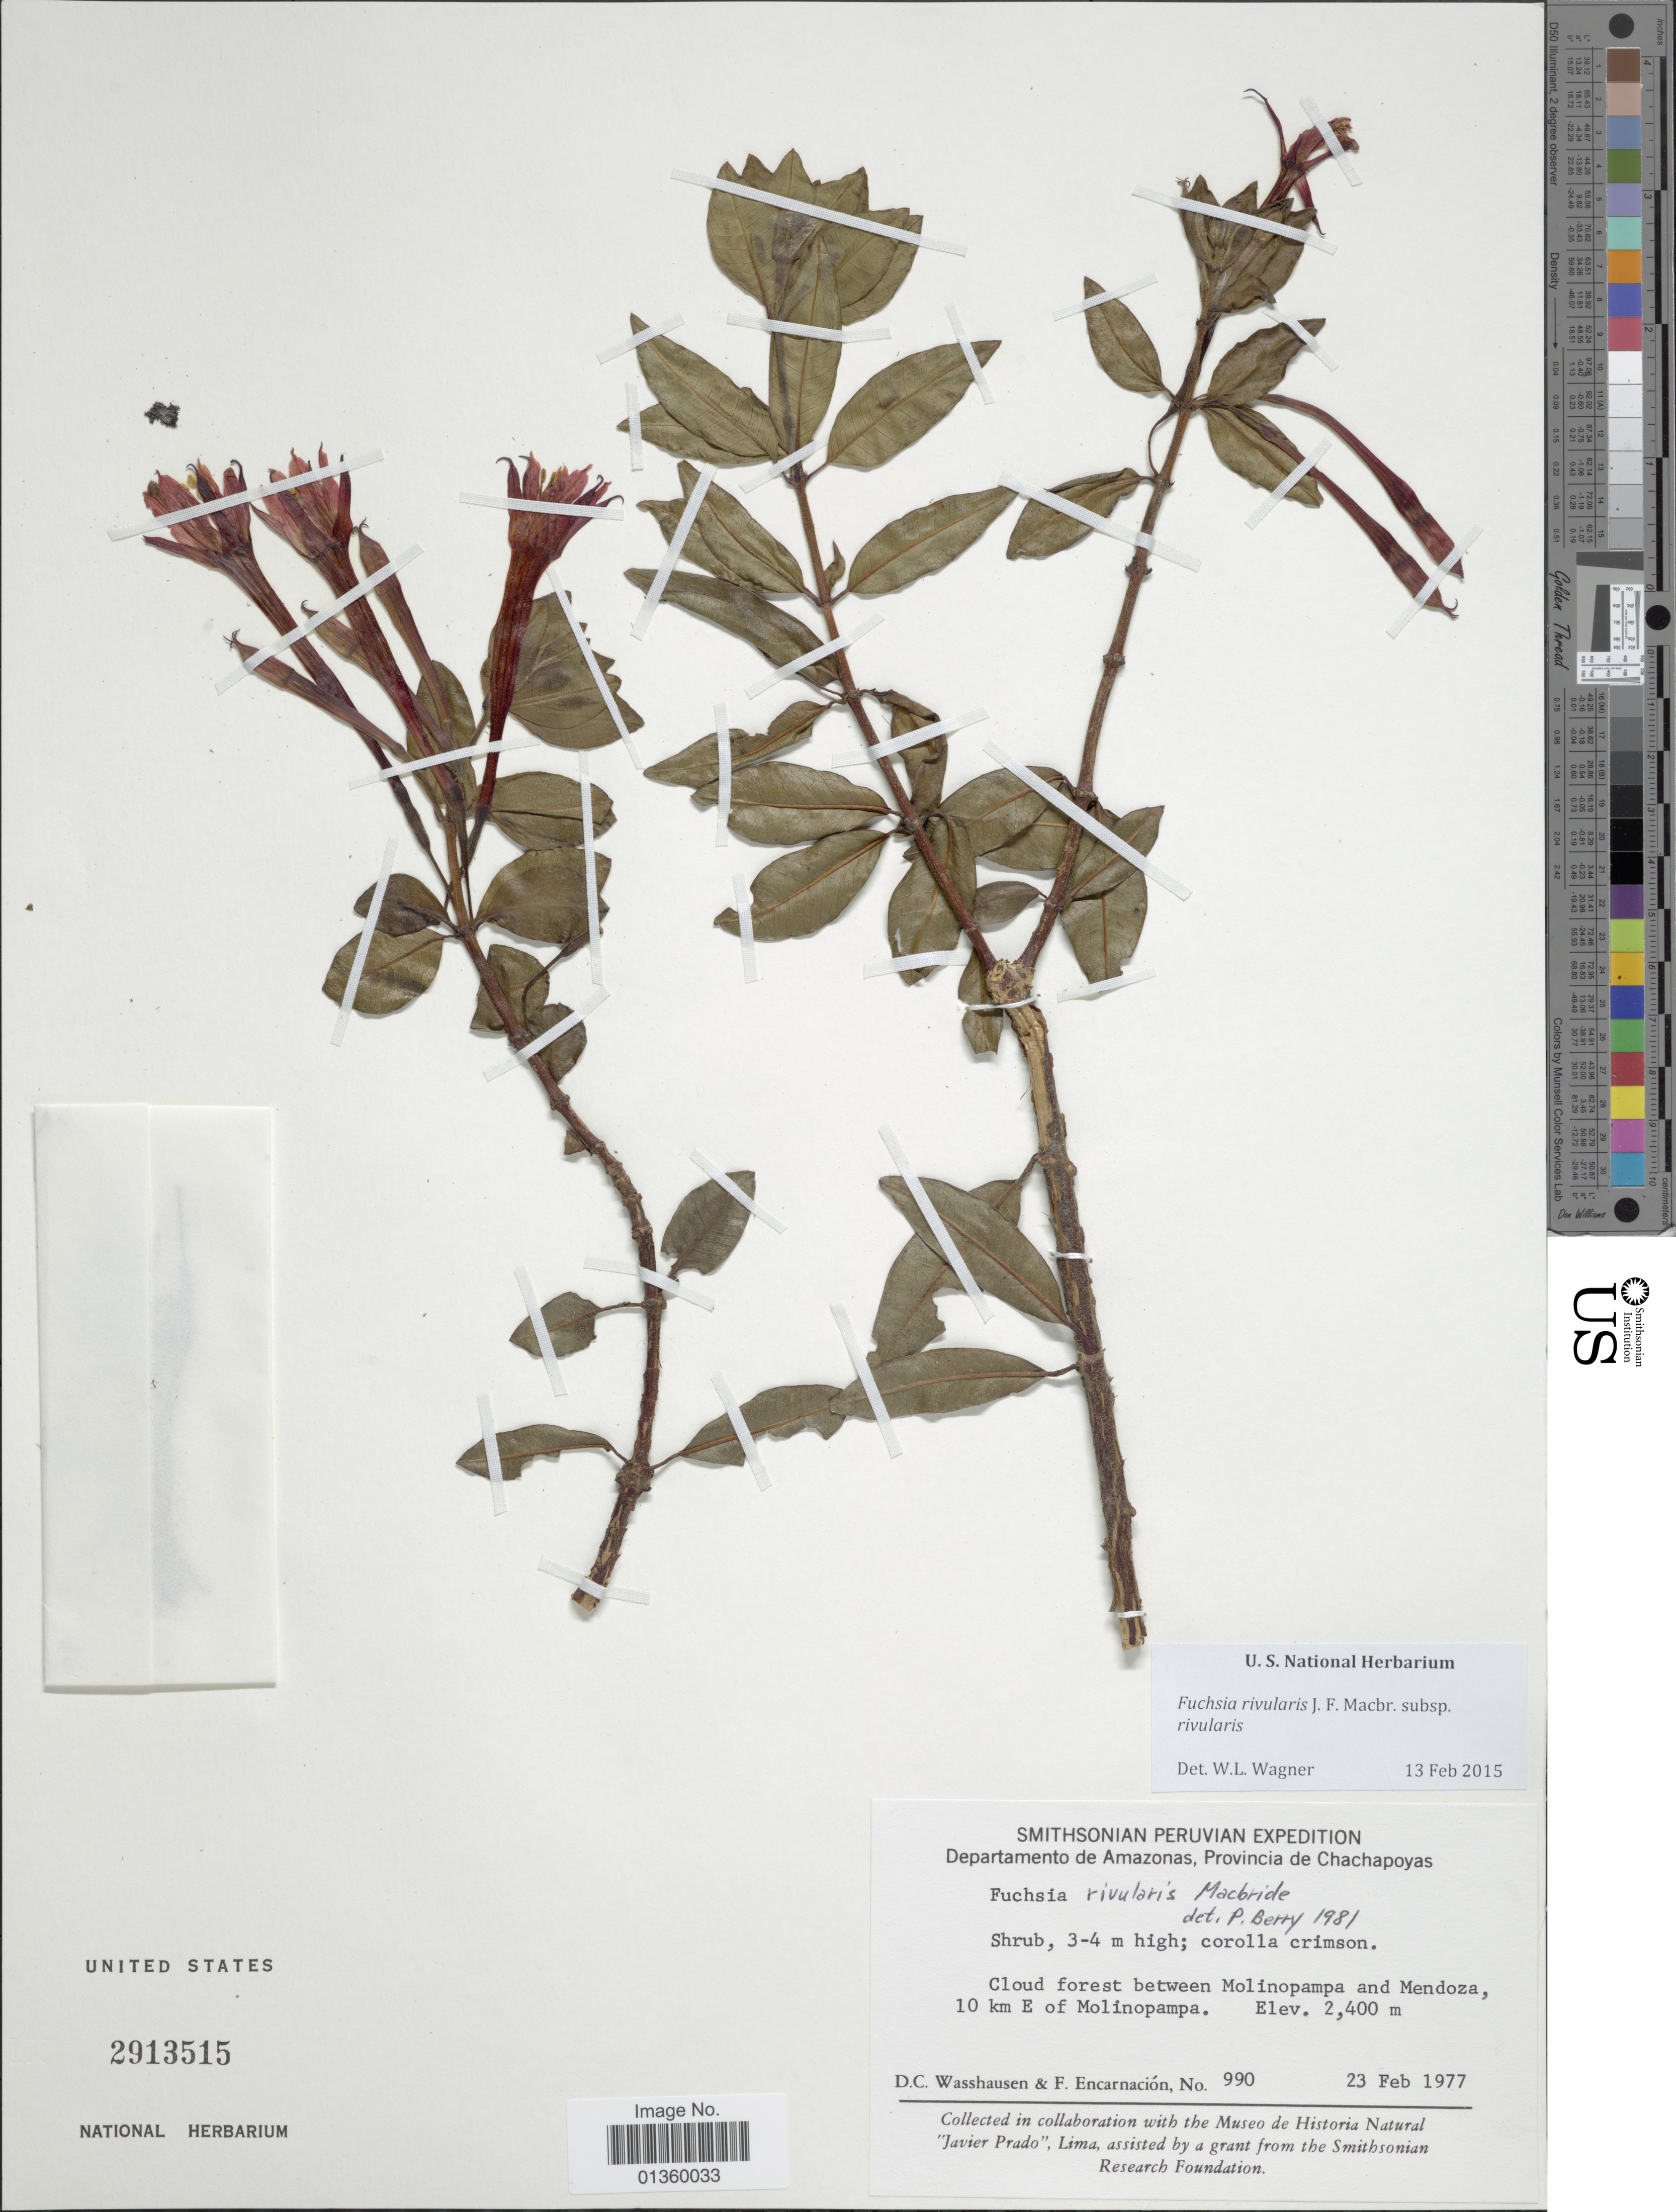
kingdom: Plantae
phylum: Tracheophyta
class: Magnoliopsida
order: Myrtales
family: Onagraceae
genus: Fuchsia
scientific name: Fuchsia rivularis subsp. rivularis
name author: J.F. Macbr.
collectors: D. C. Wasshausen & F. Encarnación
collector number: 990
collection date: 1977-02-23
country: Peru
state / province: Amazonas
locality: Provincia de Chachapoyas. Cloud forest between Molinopampa and Mendoza, 10 km E of Molinopampa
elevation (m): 2400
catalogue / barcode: US 2913515